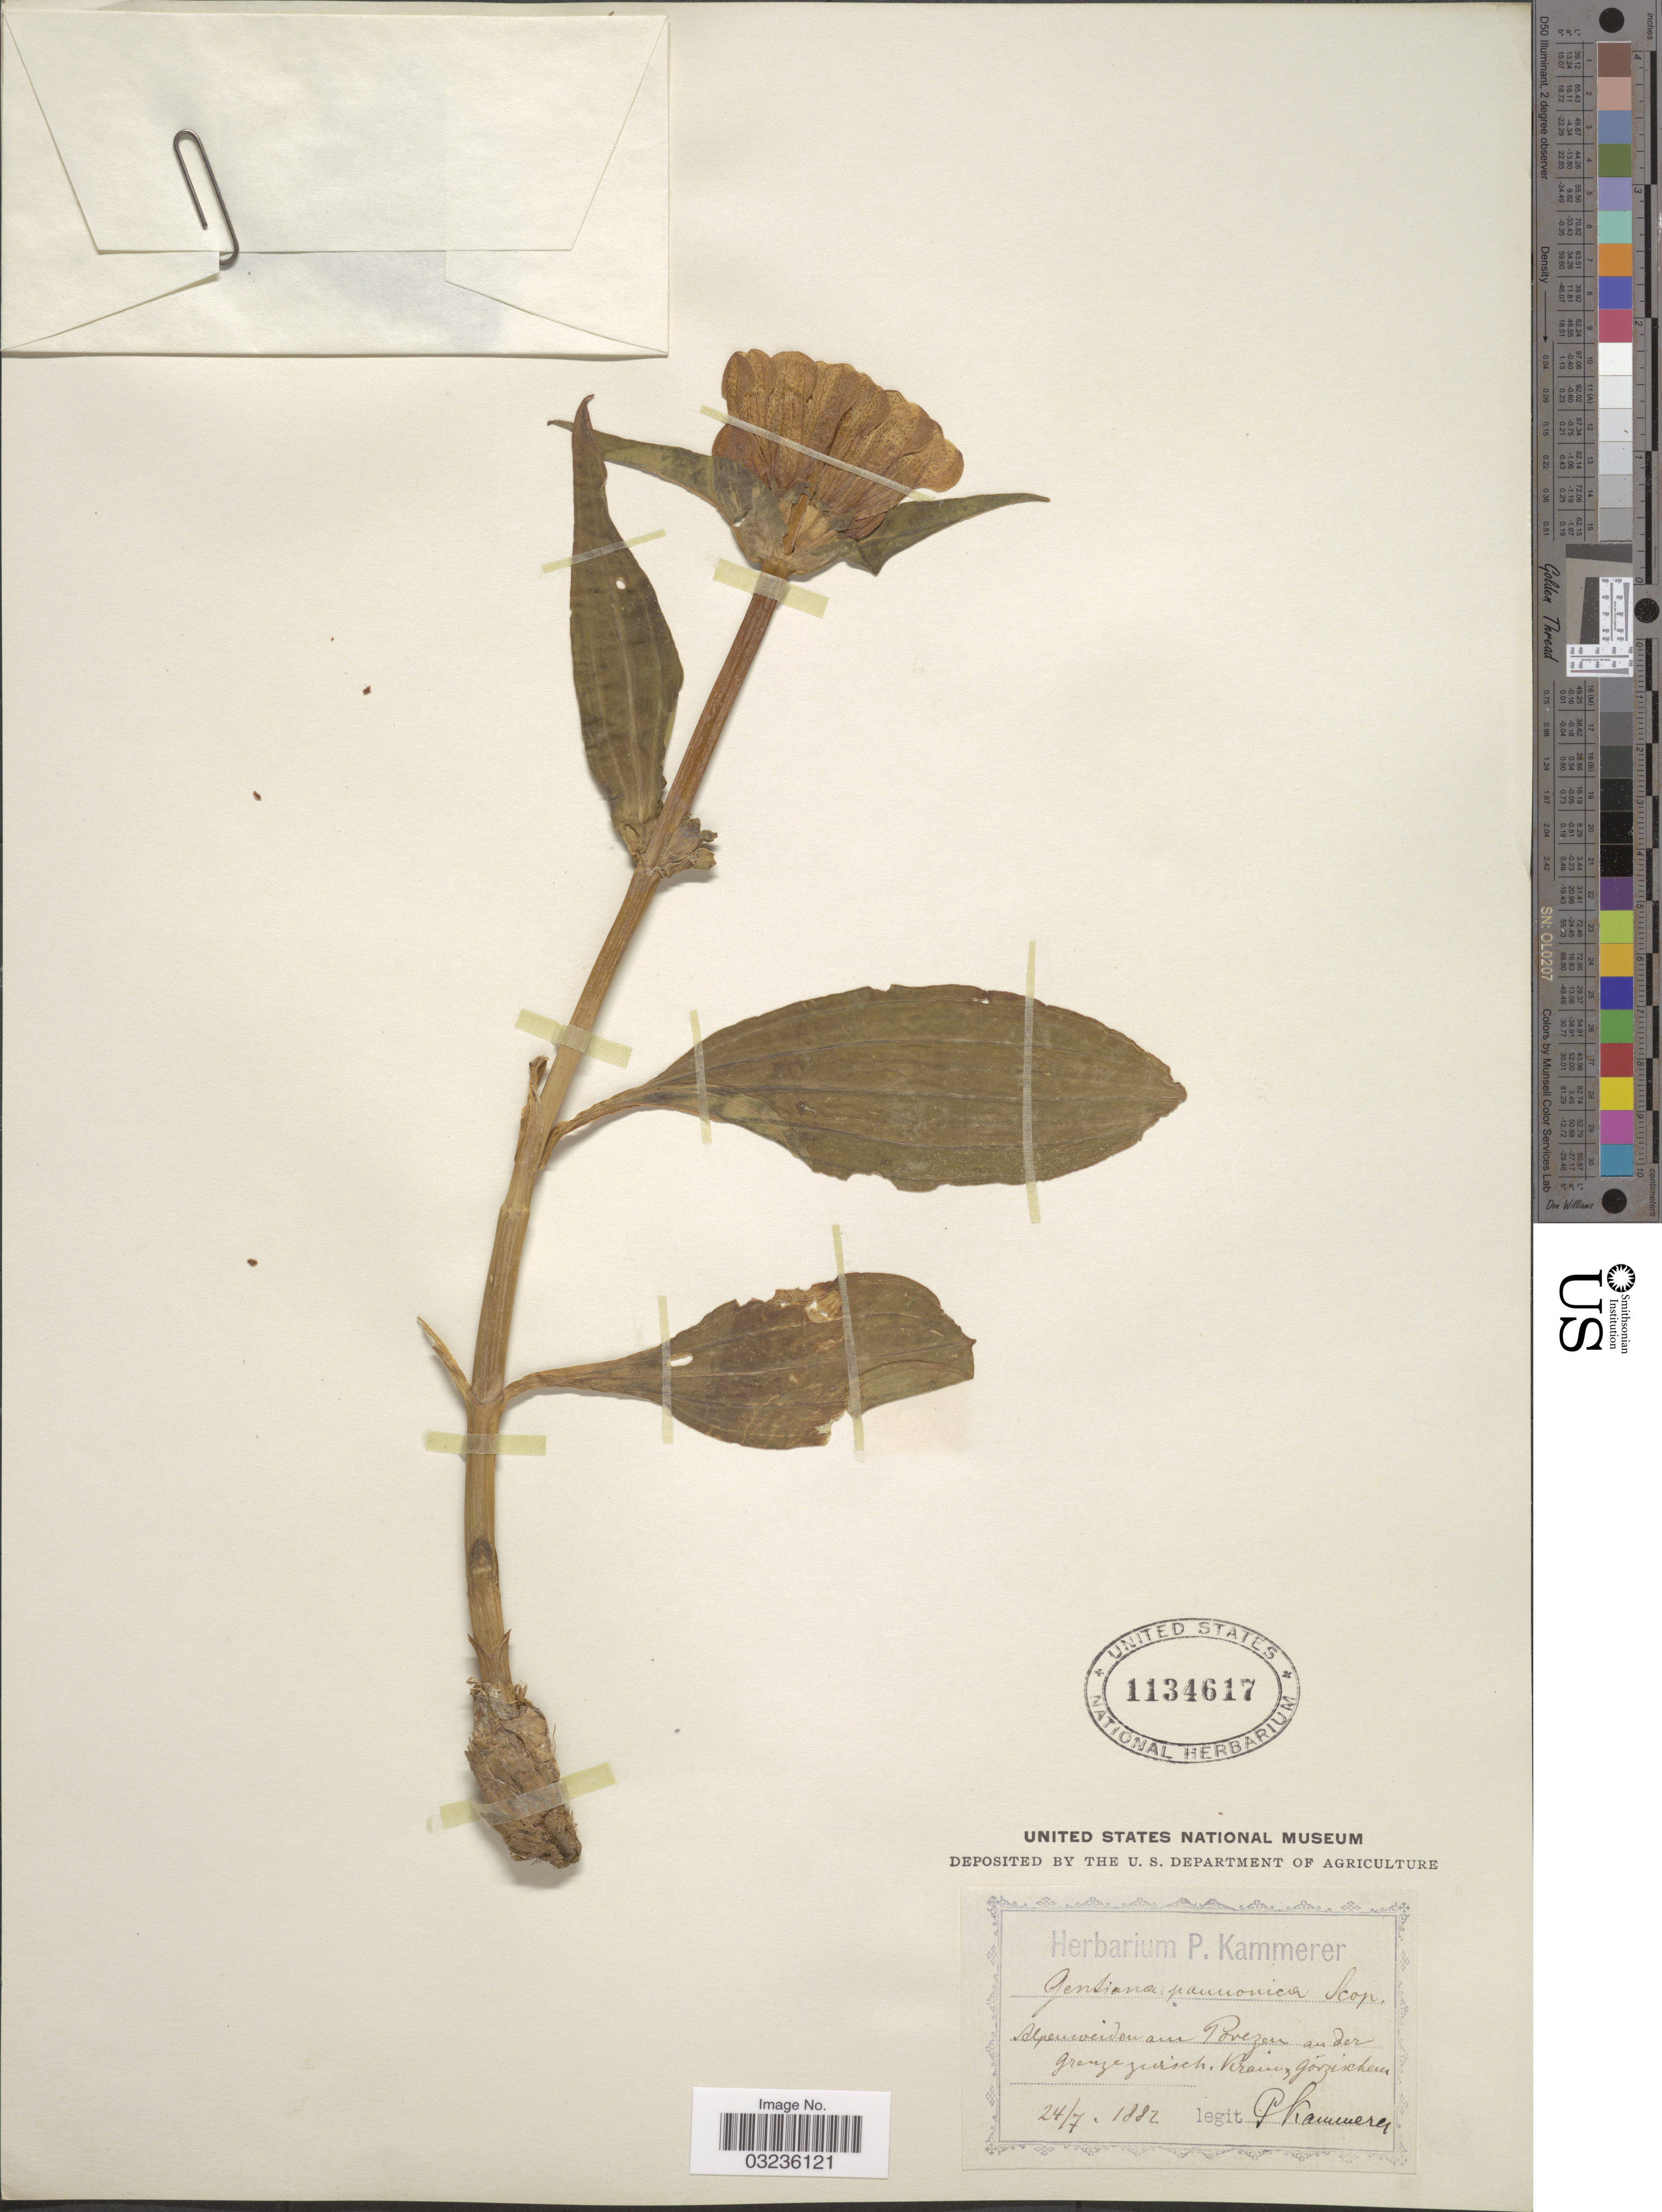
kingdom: Plantae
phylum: Tracheophyta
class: Magnoliopsida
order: Gentianales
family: Gentianaceae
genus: Gentiana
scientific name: Gentiana pannonica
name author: Scop.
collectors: P. Kammerer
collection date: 1882-07-24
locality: Alpenweiden am Porezen [interpreted] an der grenze zwisch, Krain, gorzischen [interpreted].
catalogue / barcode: US 1134617